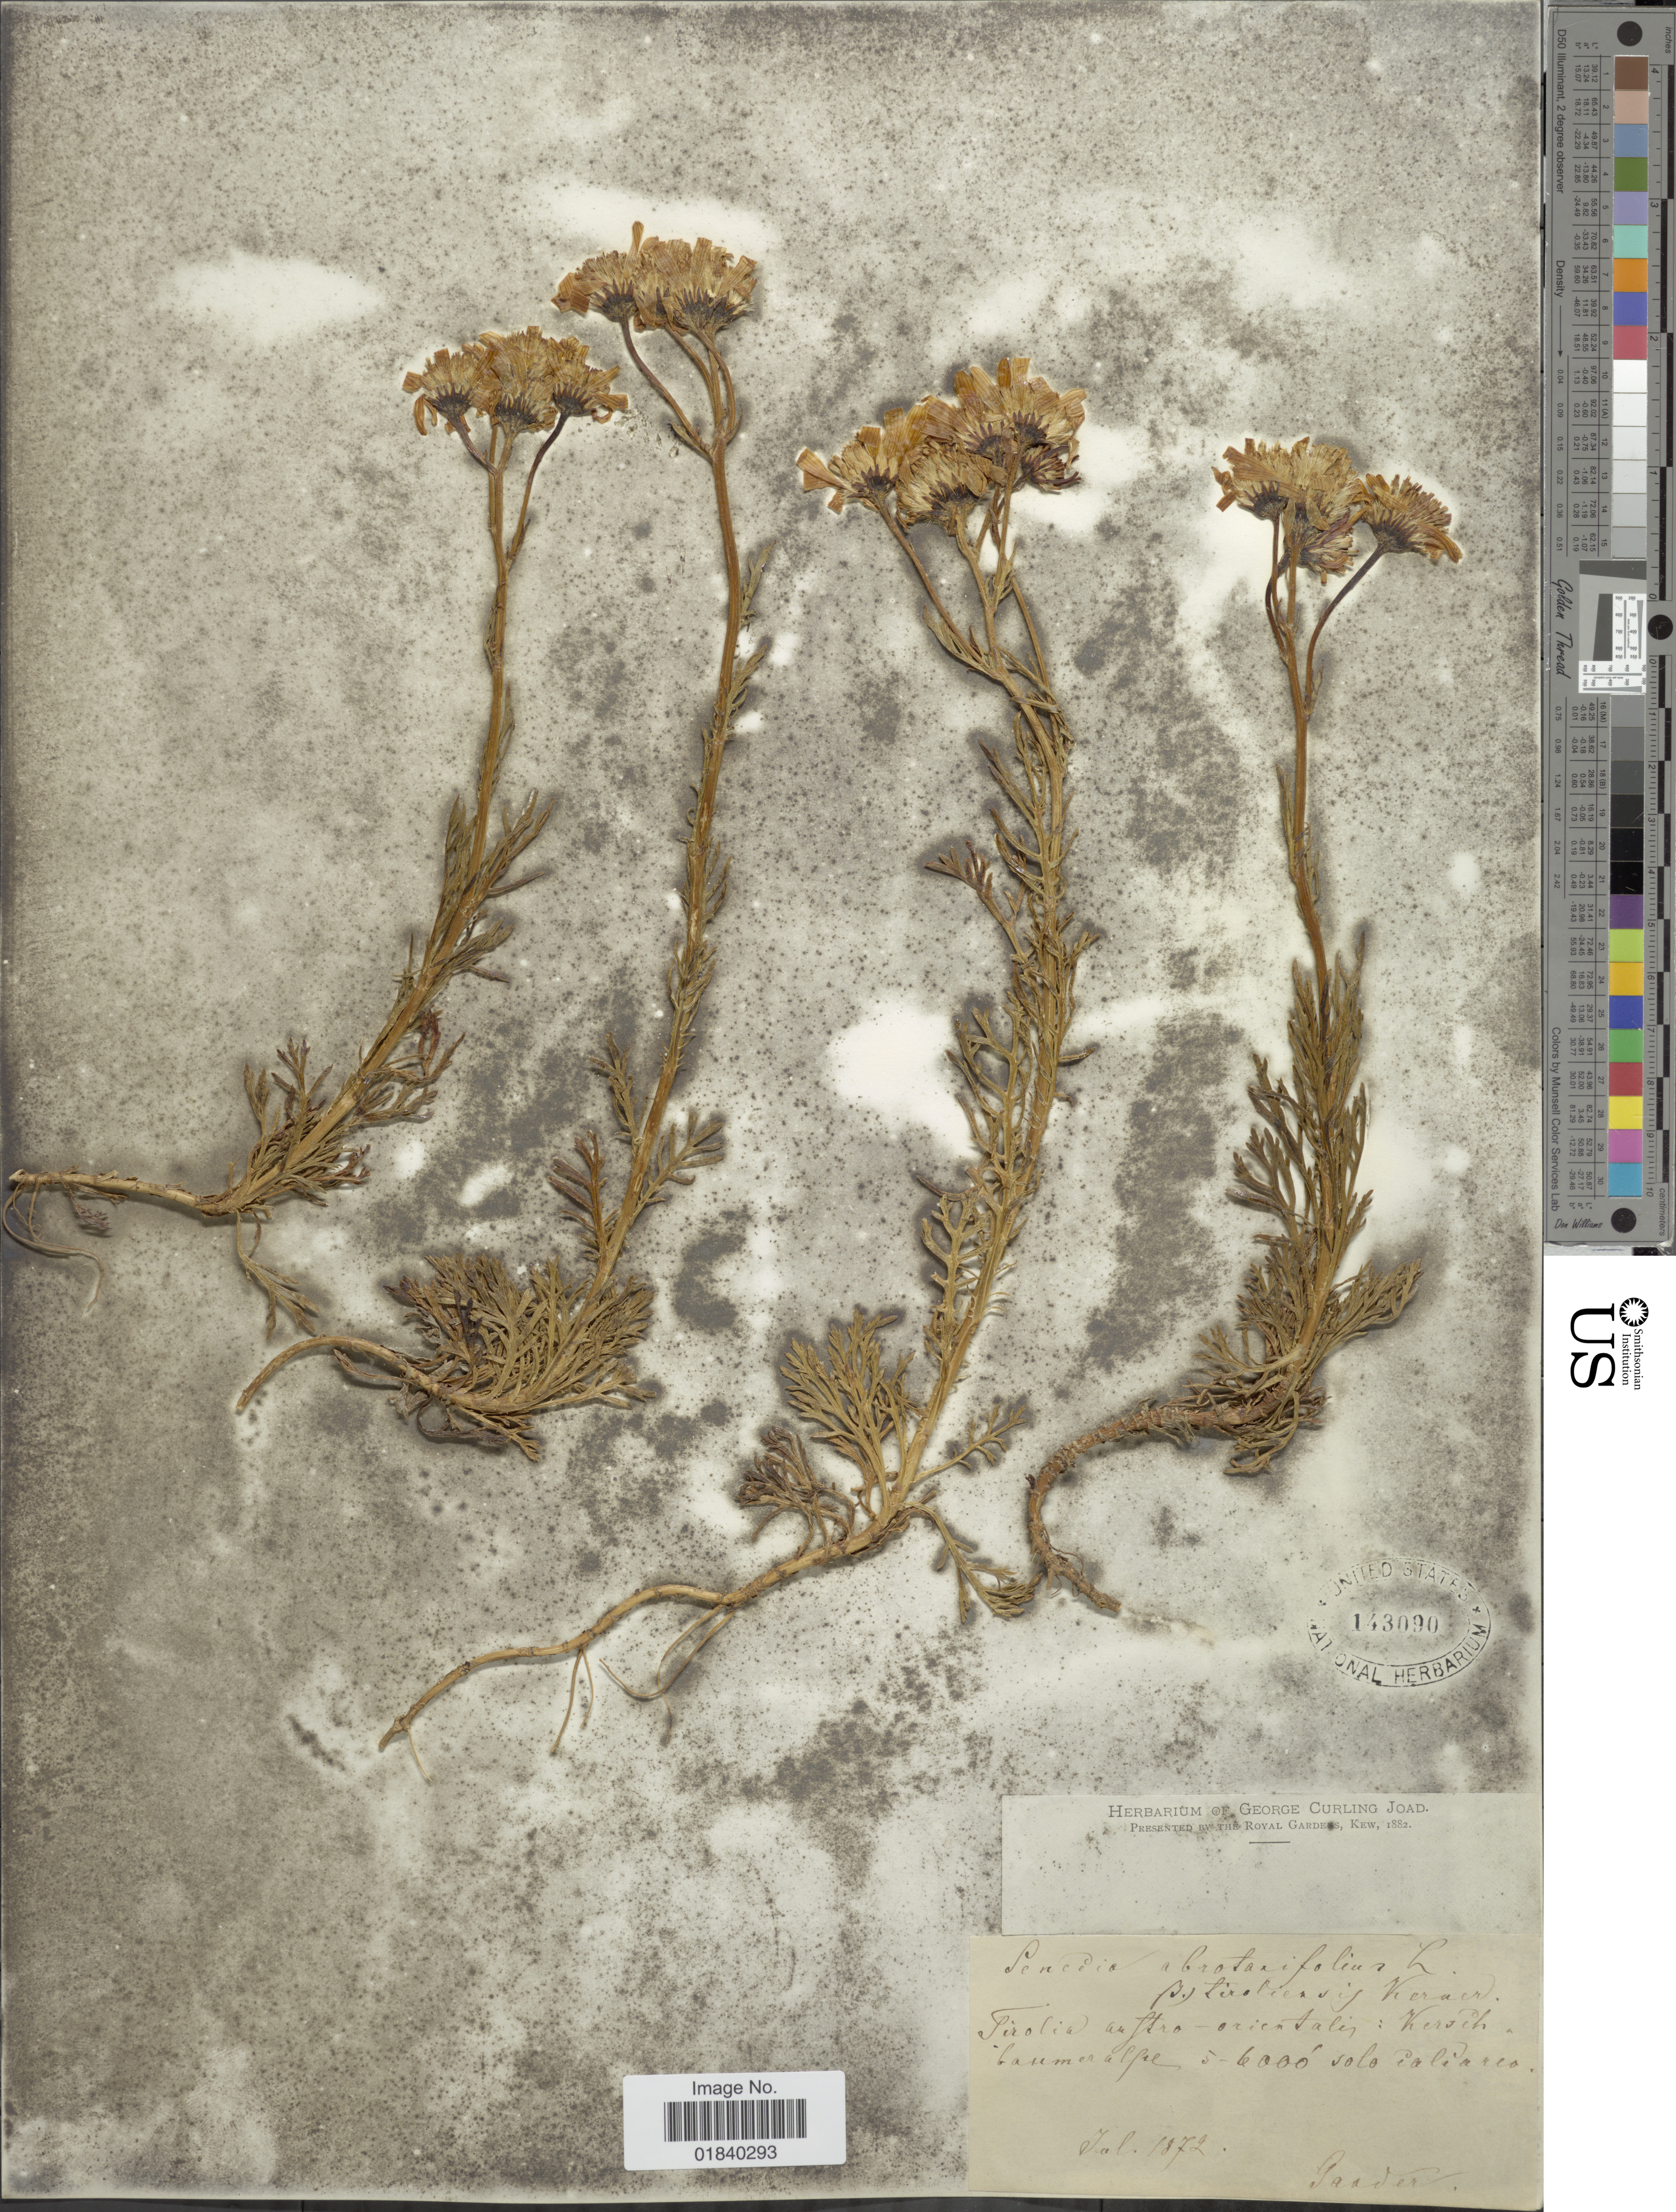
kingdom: Plantae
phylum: Tracheophyta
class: Magnoliopsida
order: Asterales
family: Asteraceae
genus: Jacobaea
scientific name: Jacobaea abrotanifolia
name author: (L.) Moench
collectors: -- Gander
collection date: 1872-07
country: Austria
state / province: Tirol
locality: Tirolia auftro - orientales: Kersch baumeralpe. [interpreted]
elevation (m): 1524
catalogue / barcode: US 143090